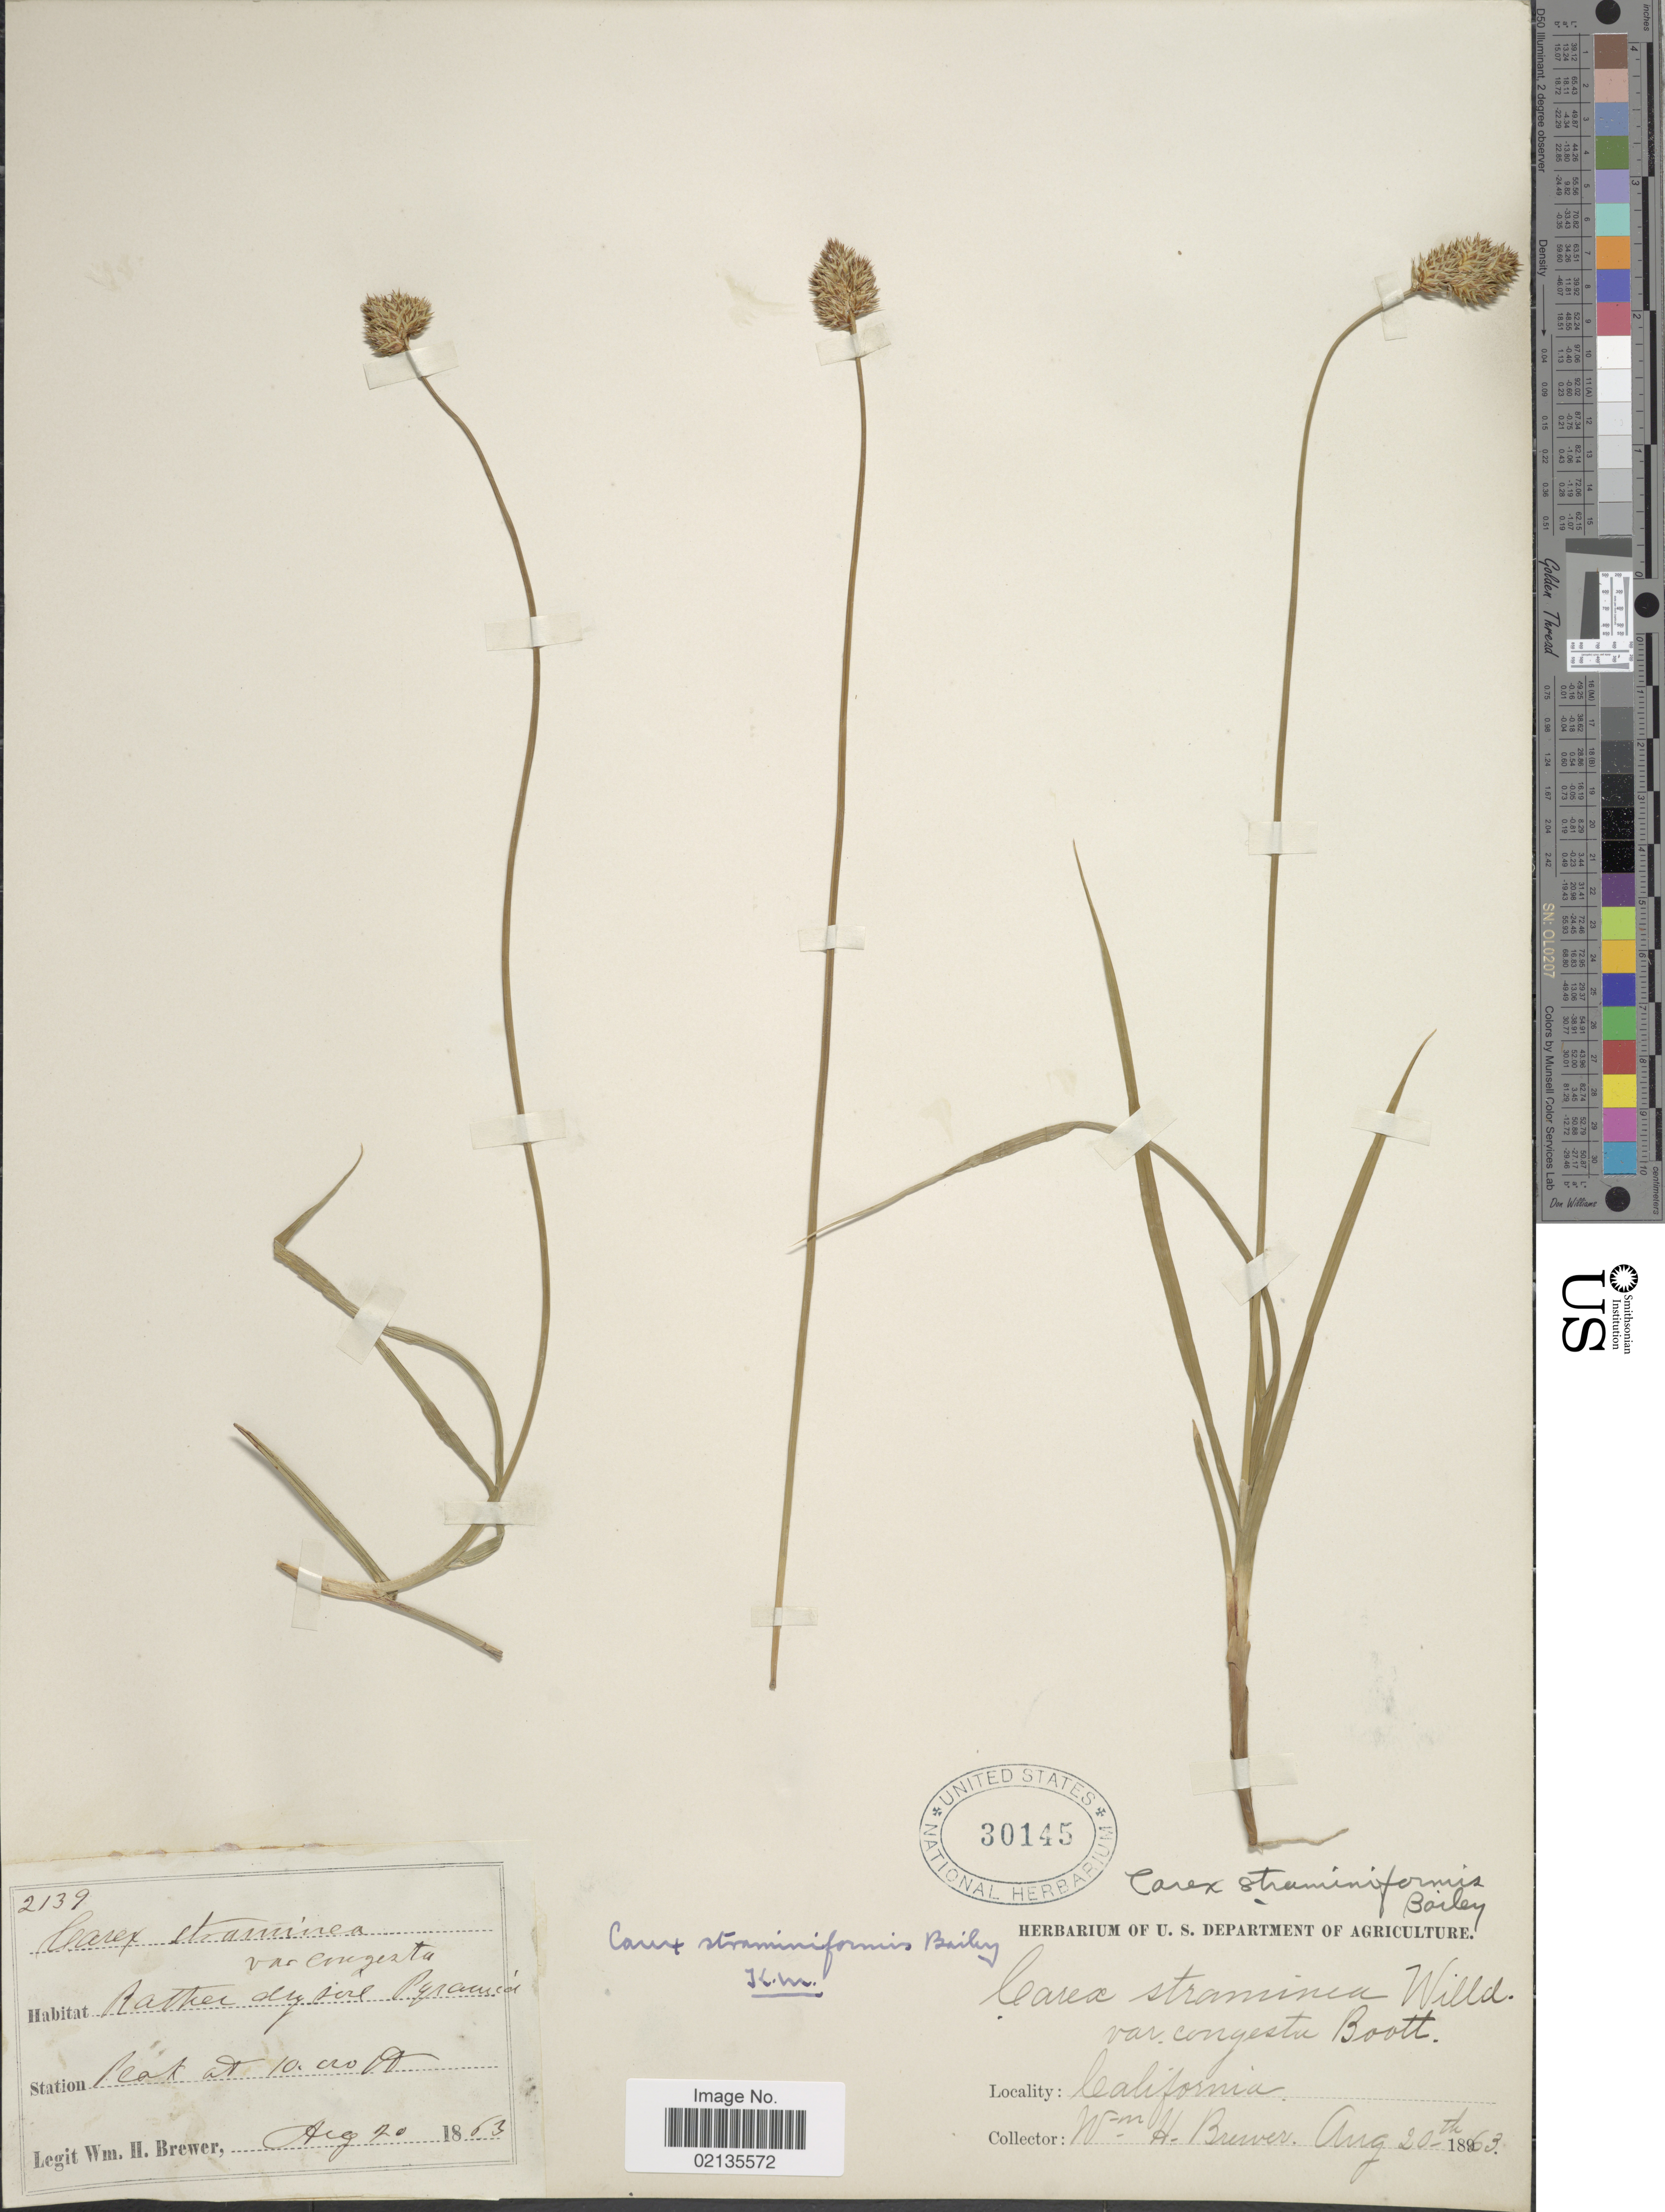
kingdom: Plantae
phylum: Tracheophyta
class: Liliopsida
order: Poales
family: Cyperaceae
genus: Carex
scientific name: Carex straminiformis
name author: L.H. Bailey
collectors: W. H. Brewer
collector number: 2139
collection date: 1863-08-20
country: United States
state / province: California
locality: Rather dry soil Pyramid Peak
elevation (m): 3048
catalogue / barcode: US 30145